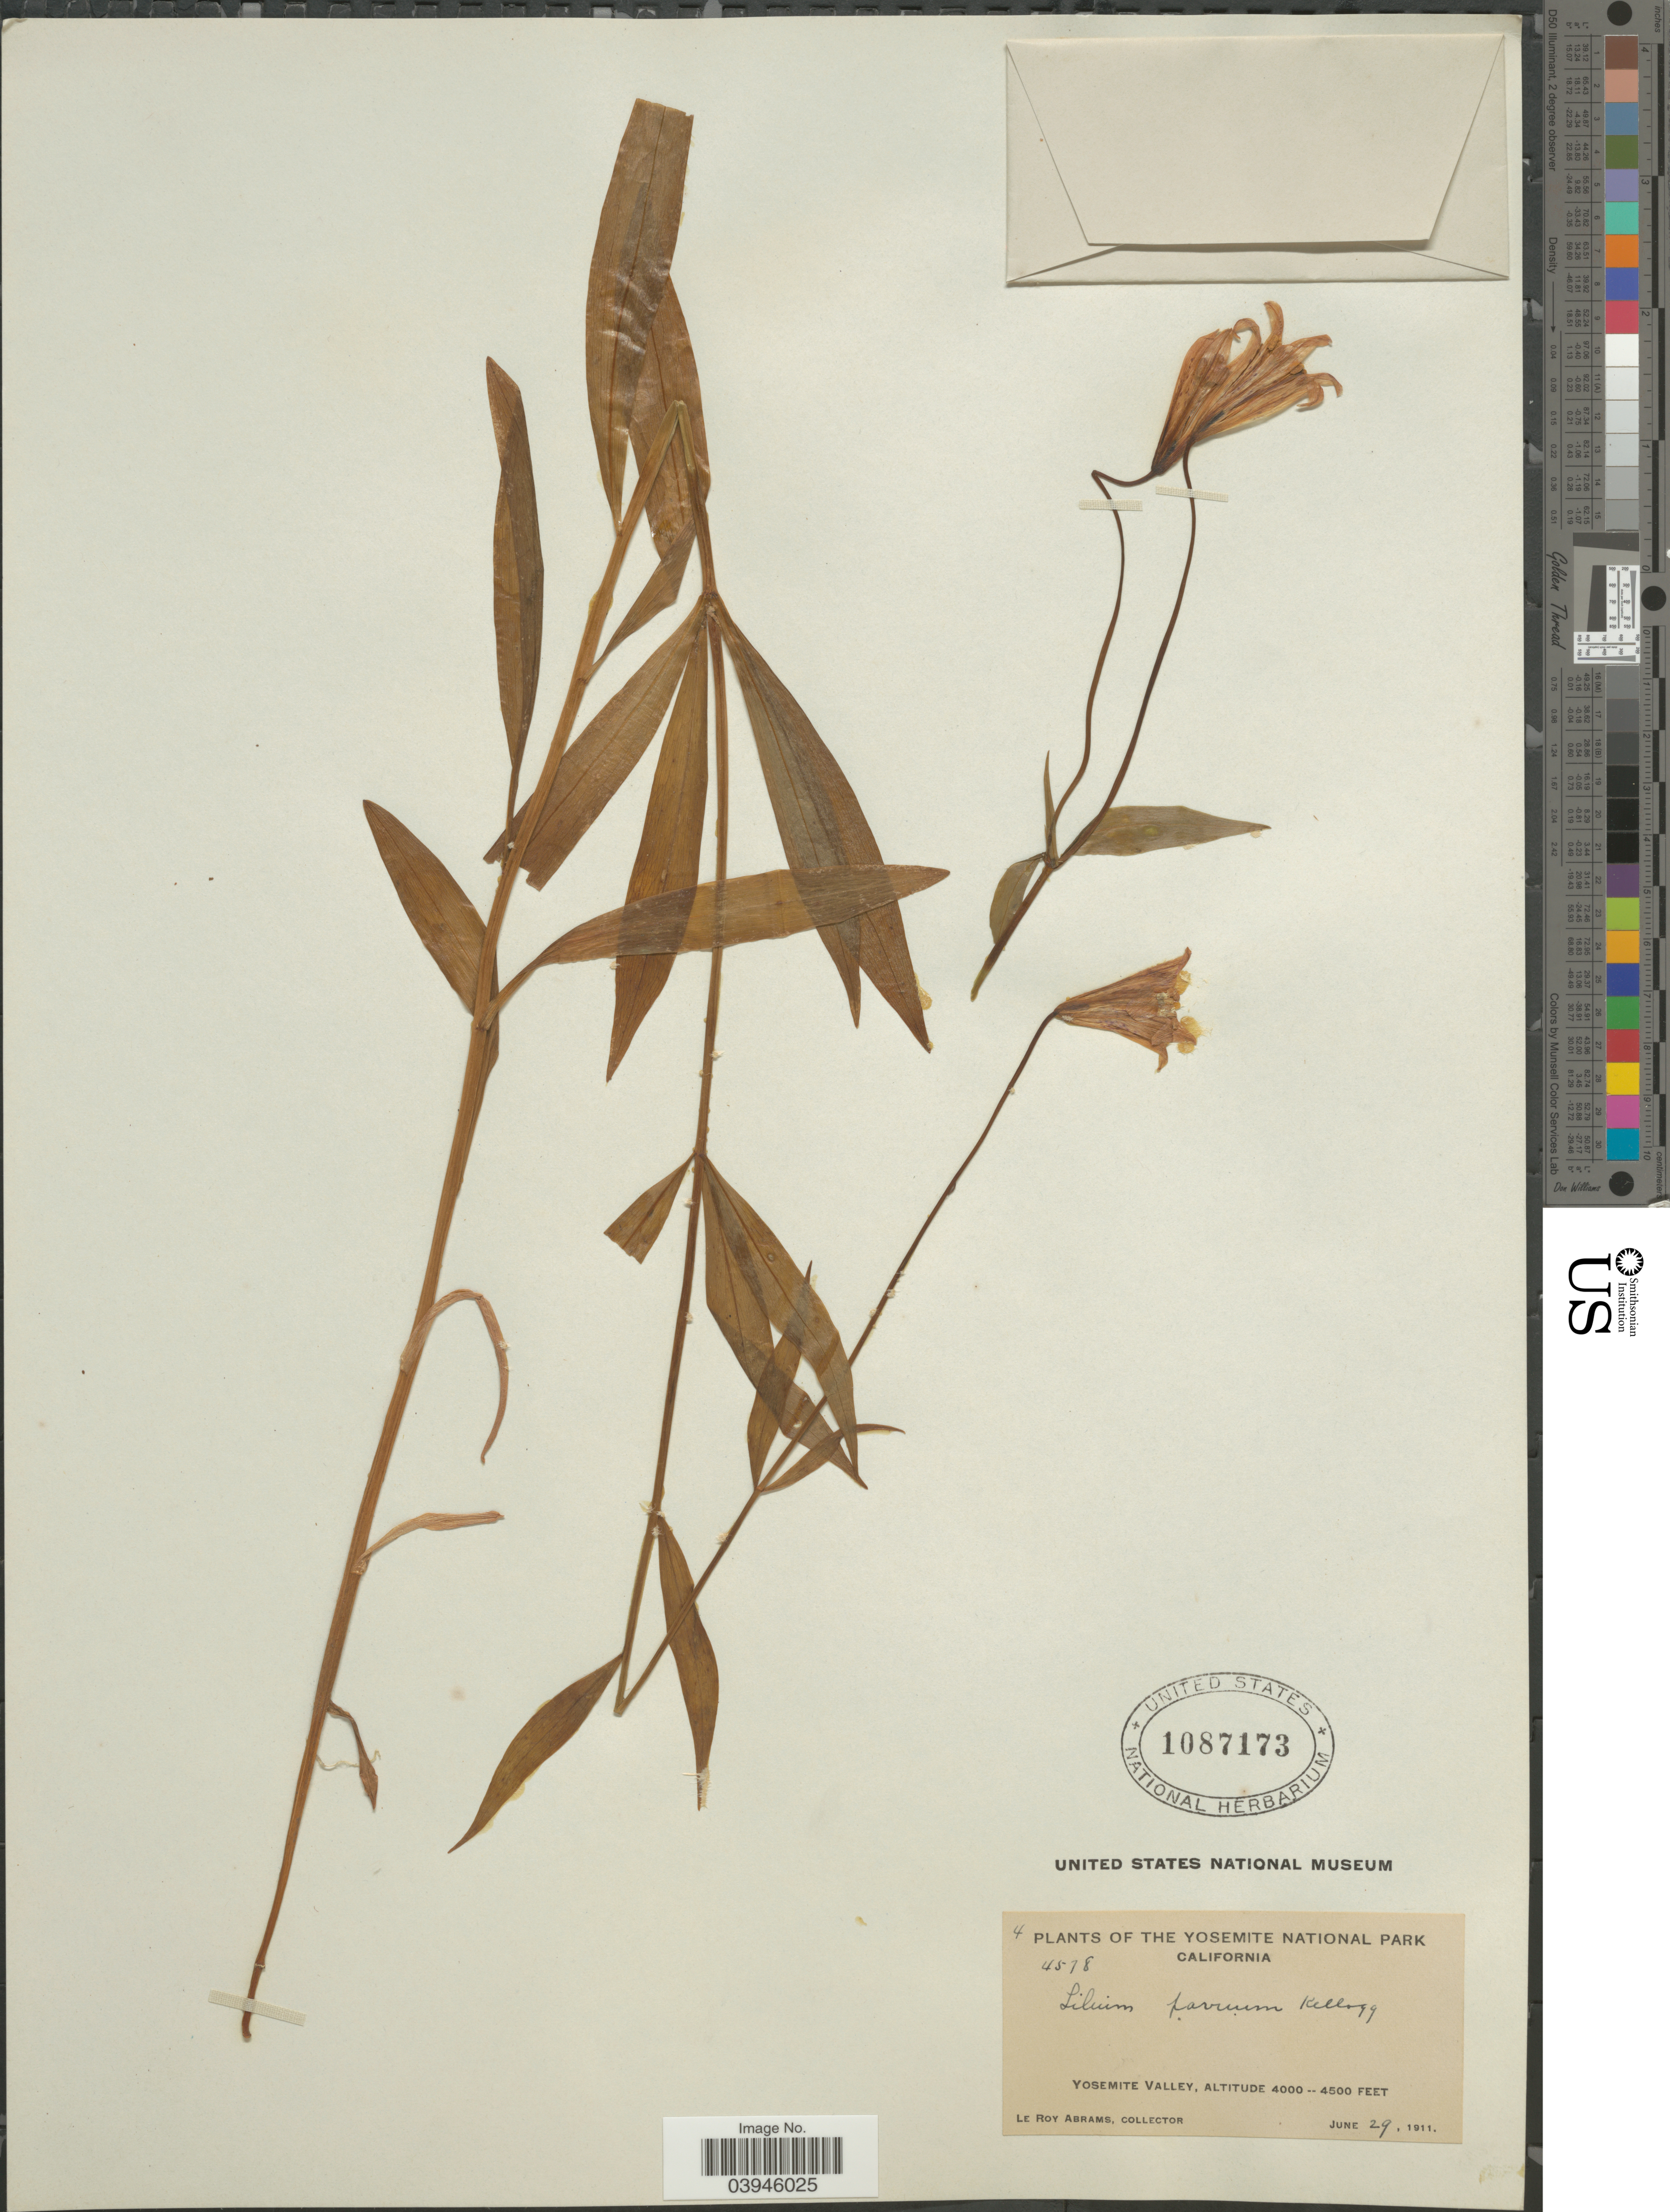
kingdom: Plantae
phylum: Tracheophyta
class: Liliopsida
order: Liliales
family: Liliaceae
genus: Lilium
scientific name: Lilium parvum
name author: Kellogg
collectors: L. Abrams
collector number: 4578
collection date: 1911-06-29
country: United States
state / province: California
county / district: Mariposa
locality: The Yosemite National Park. Yosemite Valley.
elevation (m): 1219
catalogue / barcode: US 1087173